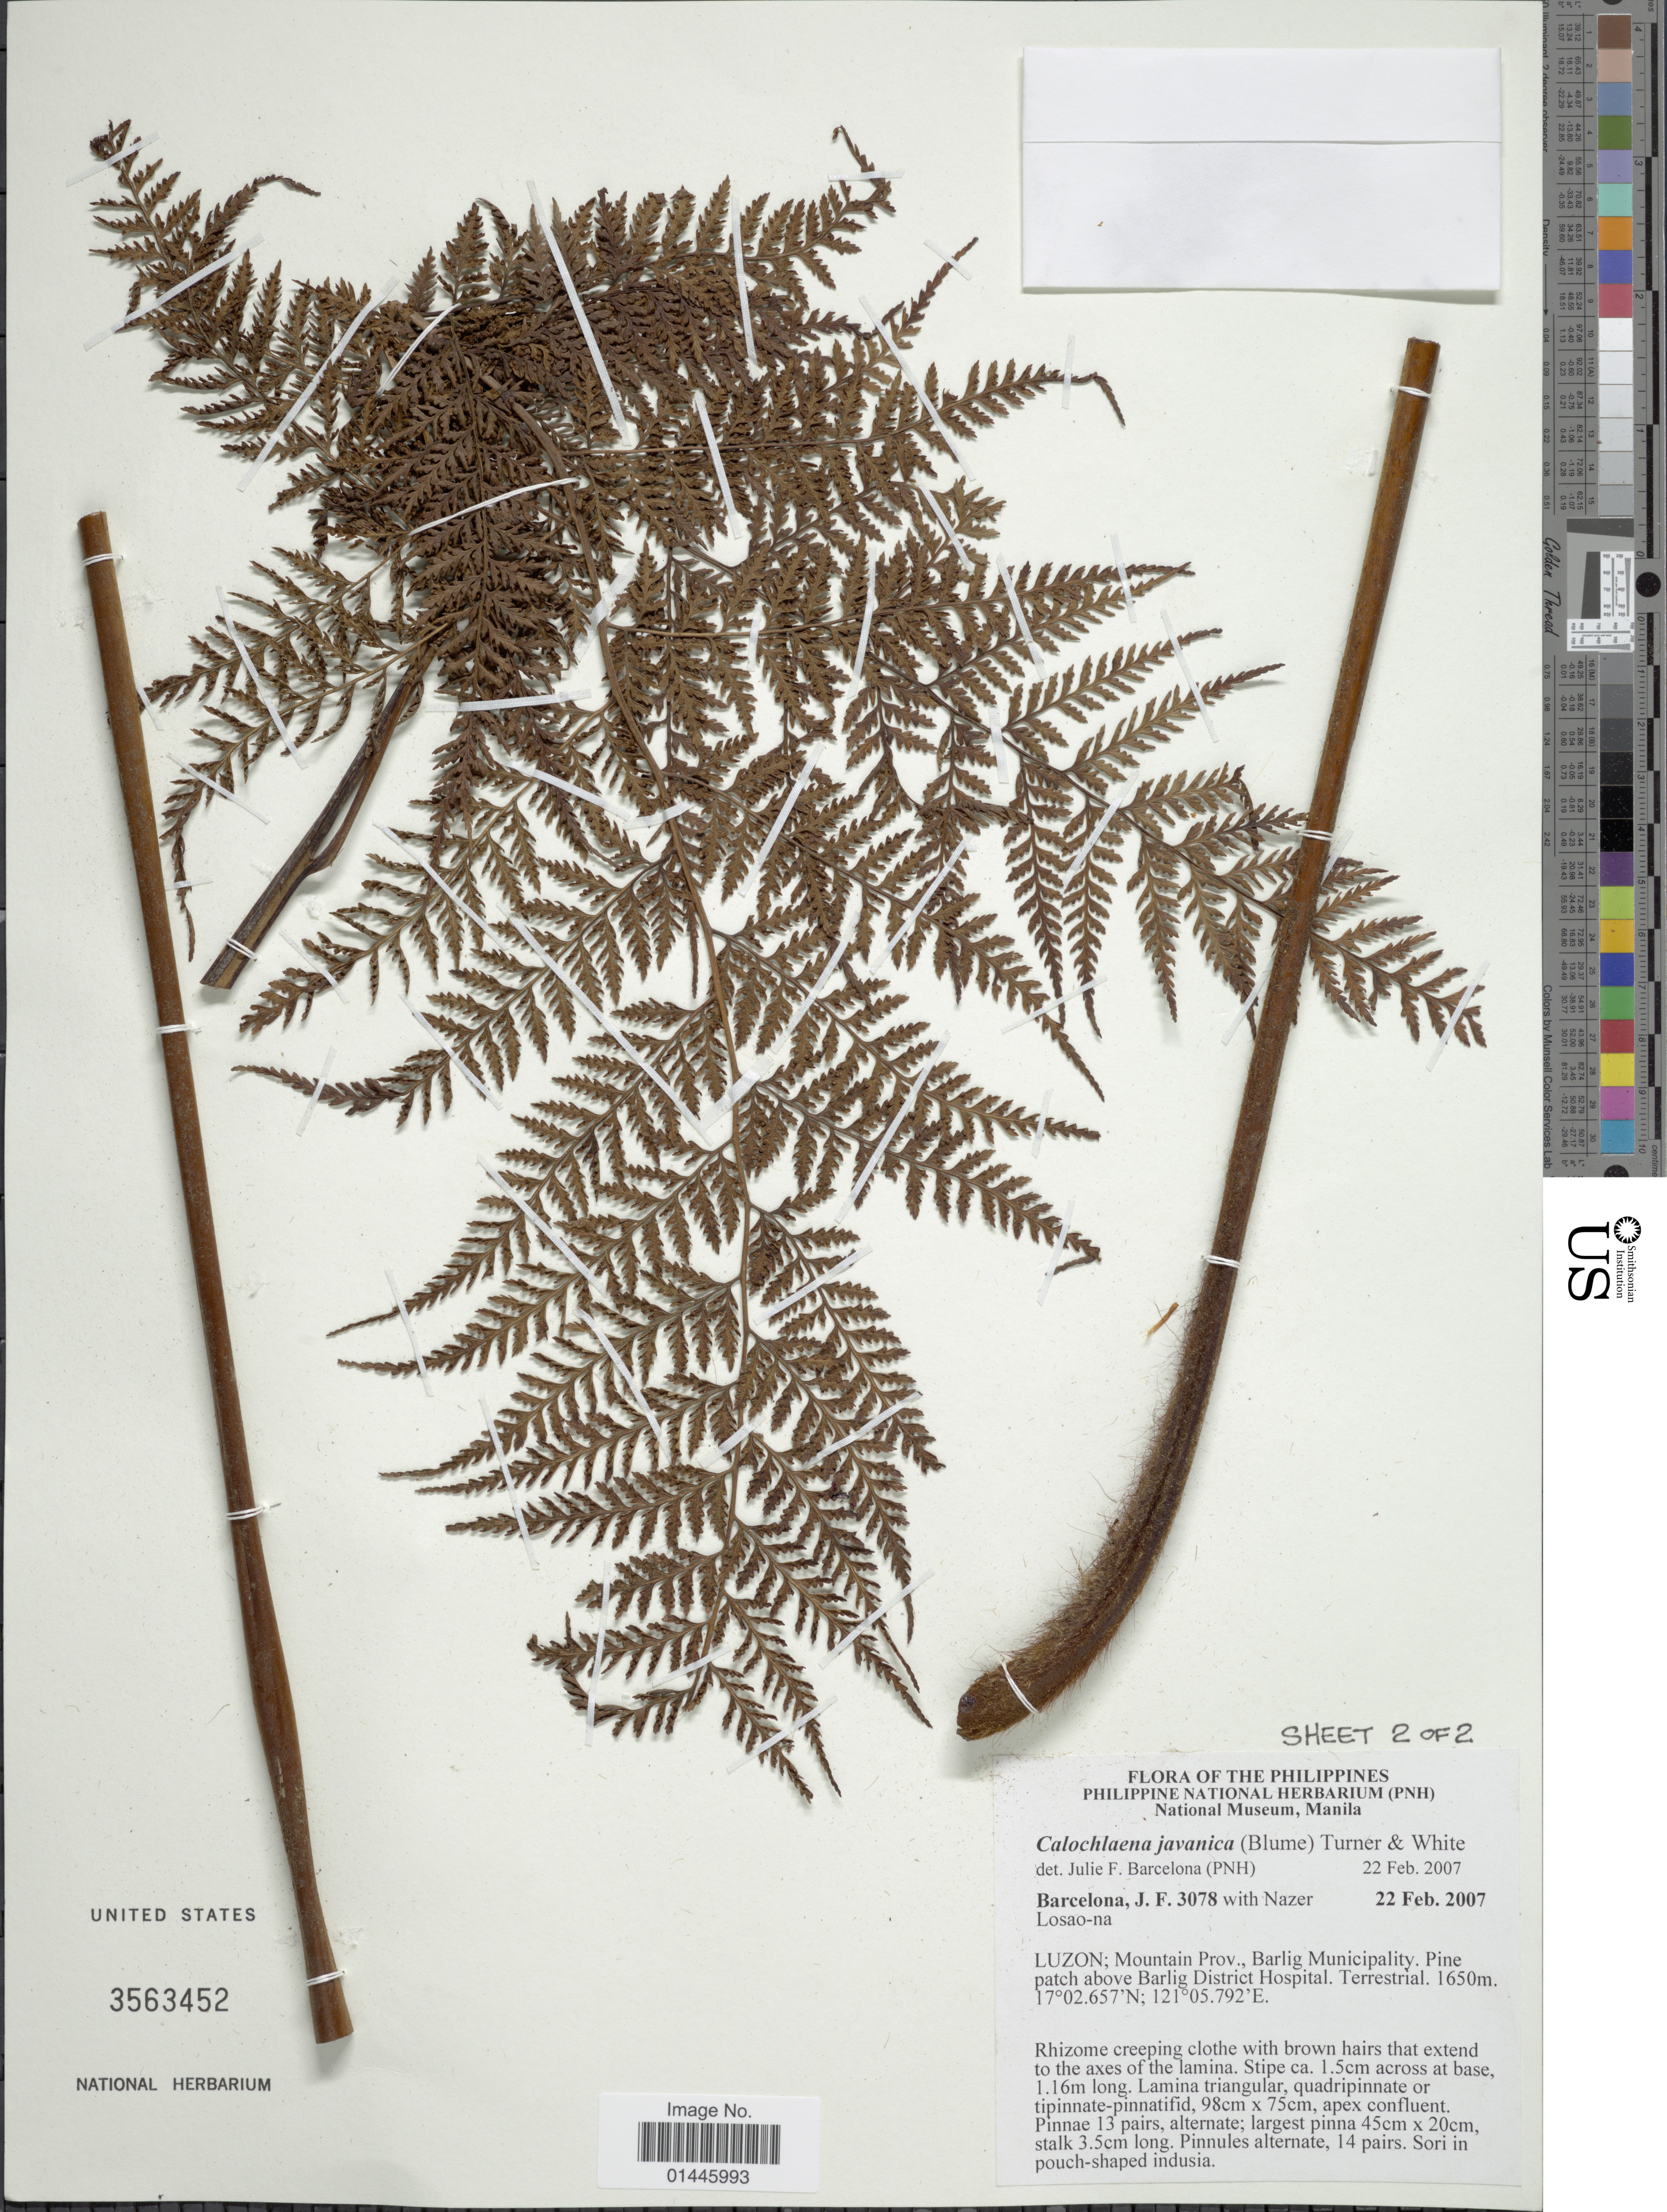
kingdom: Plantae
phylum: Tracheophyta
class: Polypodiopsida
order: Cyatheales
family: Dicksoniaceae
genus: Calochlaena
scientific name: Calochlaena javanica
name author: (Blume) M.D. Turner & R.A. White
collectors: J. F. Barcelona & N. Losao-na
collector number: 3078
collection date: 2007-02-22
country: Philippines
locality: Luzon: Mountain Prov., Barlig Municipality, Pine patch above Barlig District Hospital.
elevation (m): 1650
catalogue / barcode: US 3563452